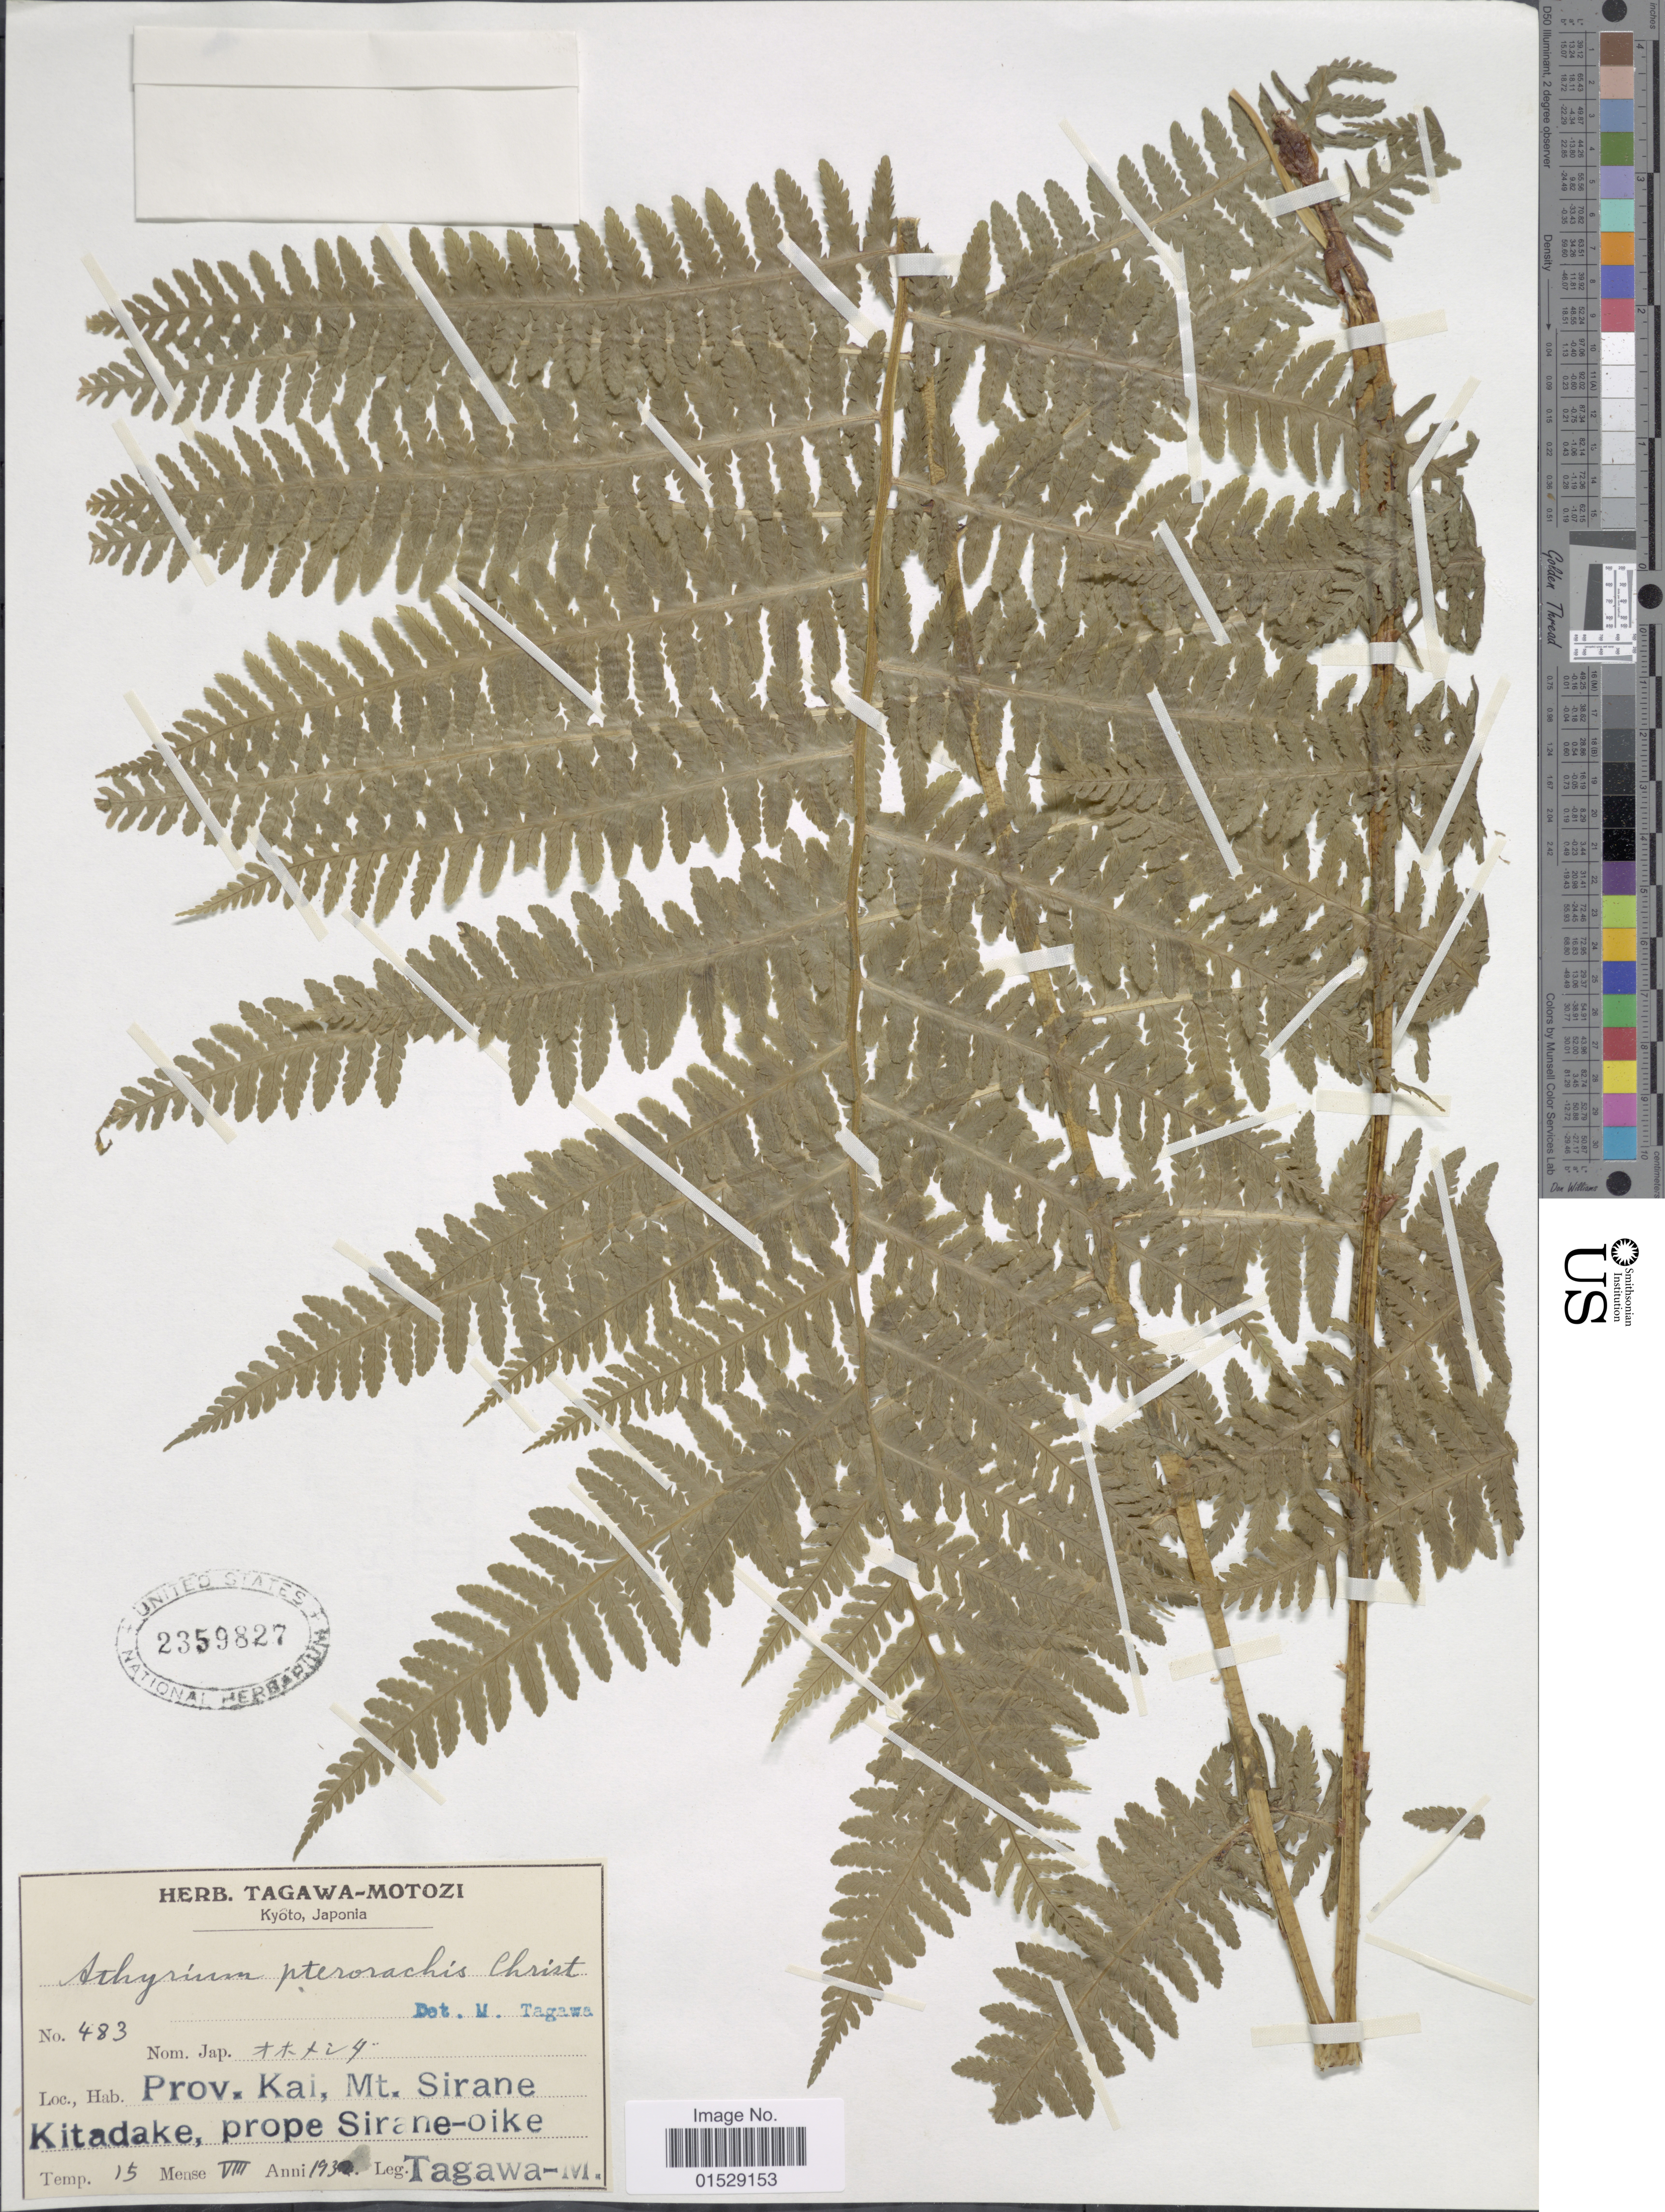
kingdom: Plantae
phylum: Tracheophyta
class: Polypodiopsida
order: Polypodiales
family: Athyriaceae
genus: Deparia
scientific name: Deparia pterorachis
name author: (Christ) M. Kato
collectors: M. Tagawa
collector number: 483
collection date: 1930-08-15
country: Japan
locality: Prov. Kai, Mt. Sirane Kitadake, prope Sirane-oike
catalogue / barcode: US 2359827